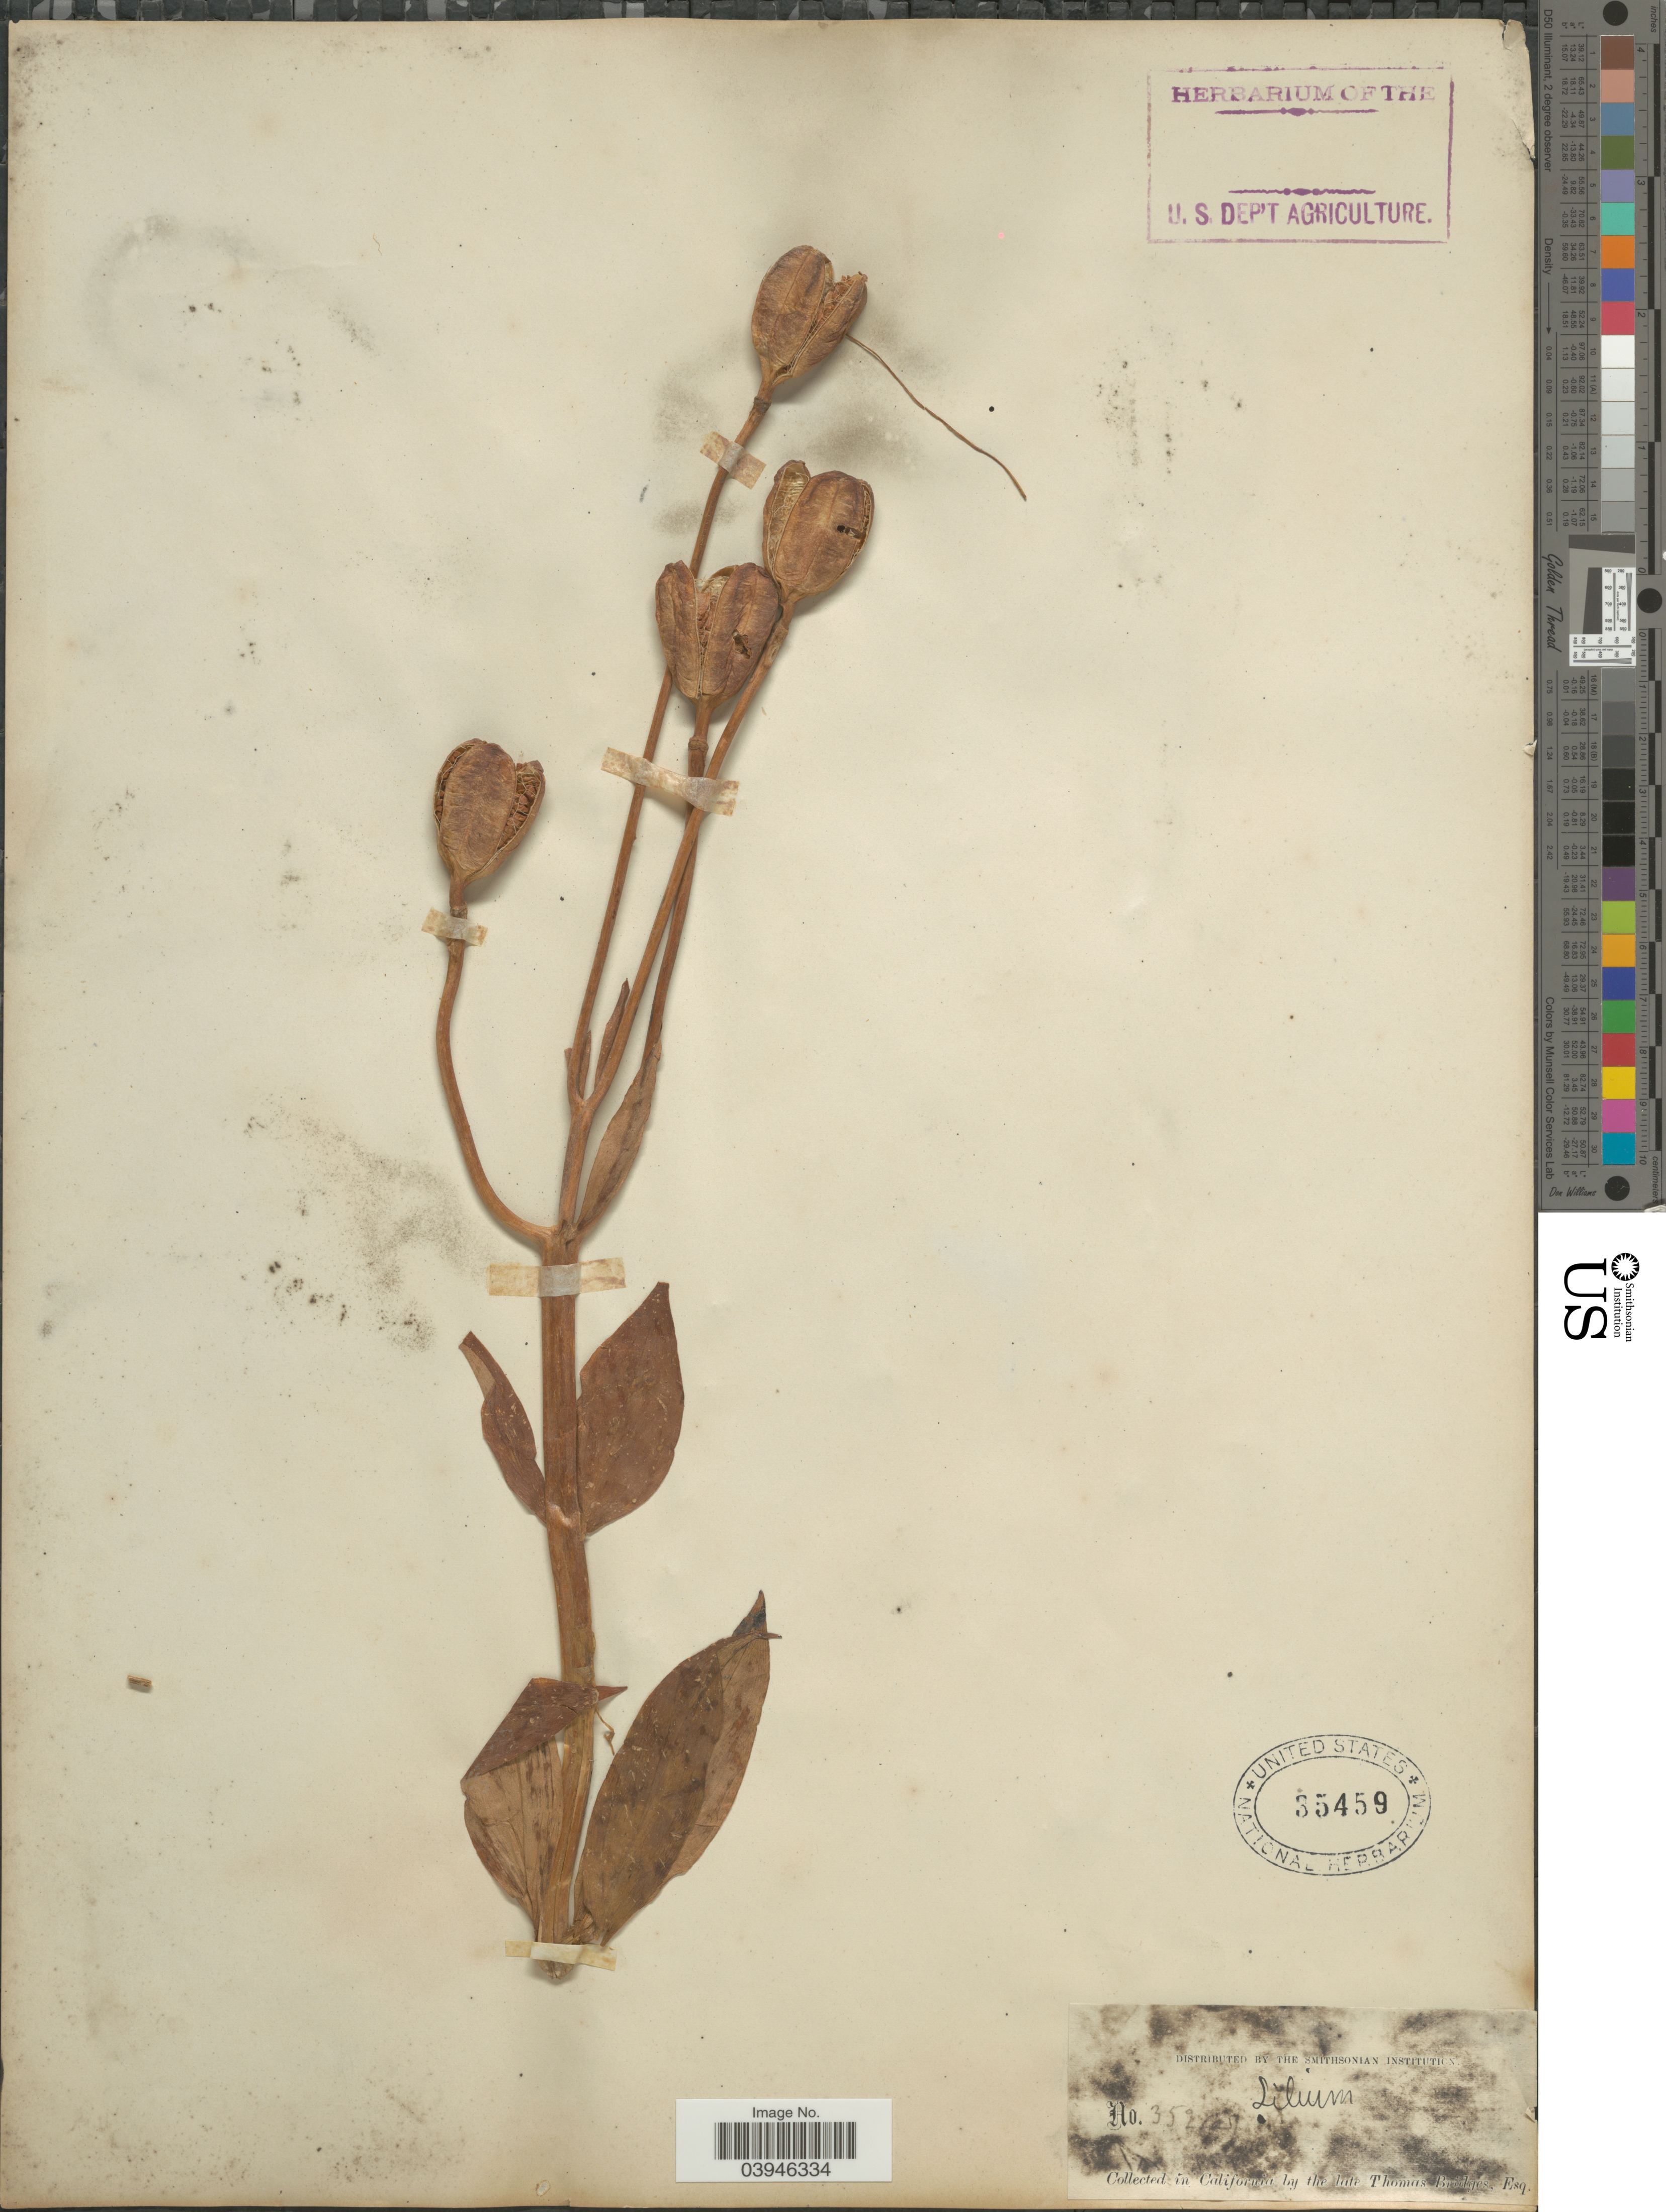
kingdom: Plantae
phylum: Tracheophyta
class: Liliopsida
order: Liliales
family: Liliaceae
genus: Lilium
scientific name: Lilium sp.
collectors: T. Bridges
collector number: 352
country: United States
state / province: California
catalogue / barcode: US 35459